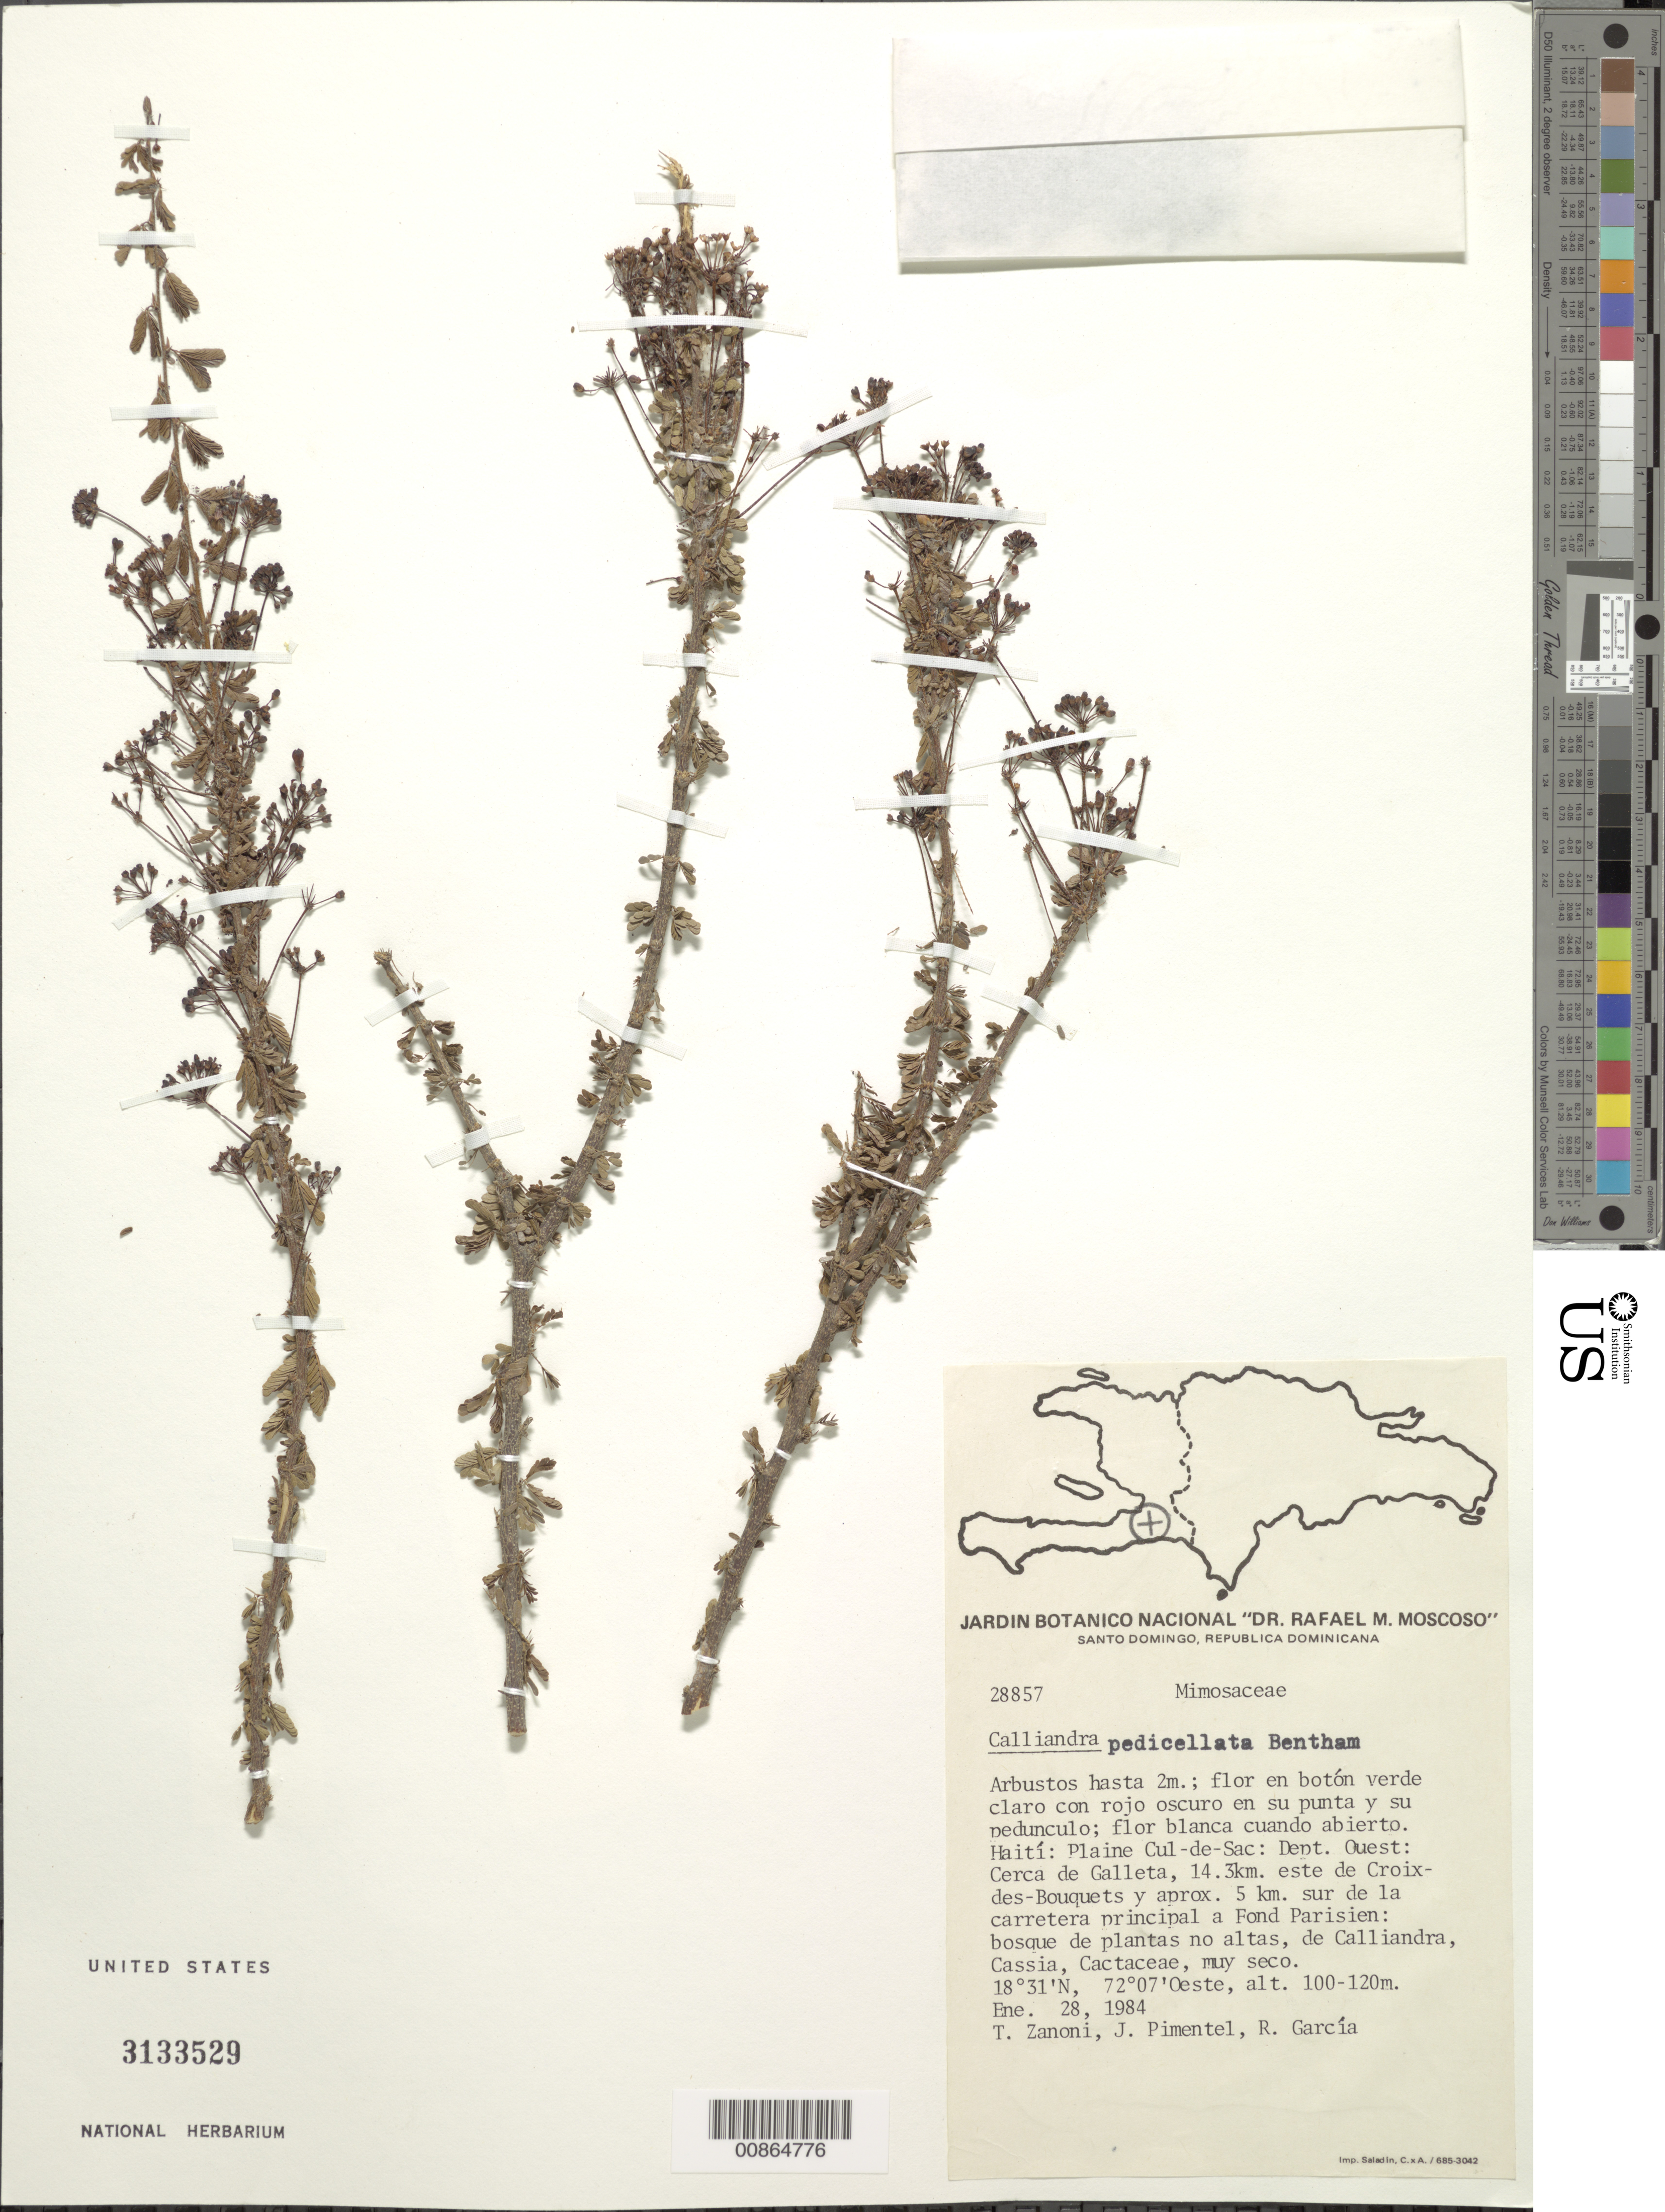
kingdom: Plantae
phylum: Tracheophyta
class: Magnoliopsida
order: Fabales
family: Fabaceae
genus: Calliandra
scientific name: Calliandra pedicellata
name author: Benth.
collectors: T. A. Zanoni, J. Pimentel & R. G. García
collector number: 28857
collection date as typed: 28 Jan 1984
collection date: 1984-01-28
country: Haiti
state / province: Ouest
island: Hispaniola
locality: Plain Cul-de-Sac: Cerca de Galleta, 14.3 km Este de Croix-des-Bouquets y aprox. 5 km Sur de la carretera principal a Fond Parisien.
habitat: Bosque de plantas no altas, de Calliandra, Cassia, Cactaceae, muy seco.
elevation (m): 100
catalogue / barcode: US 3133529